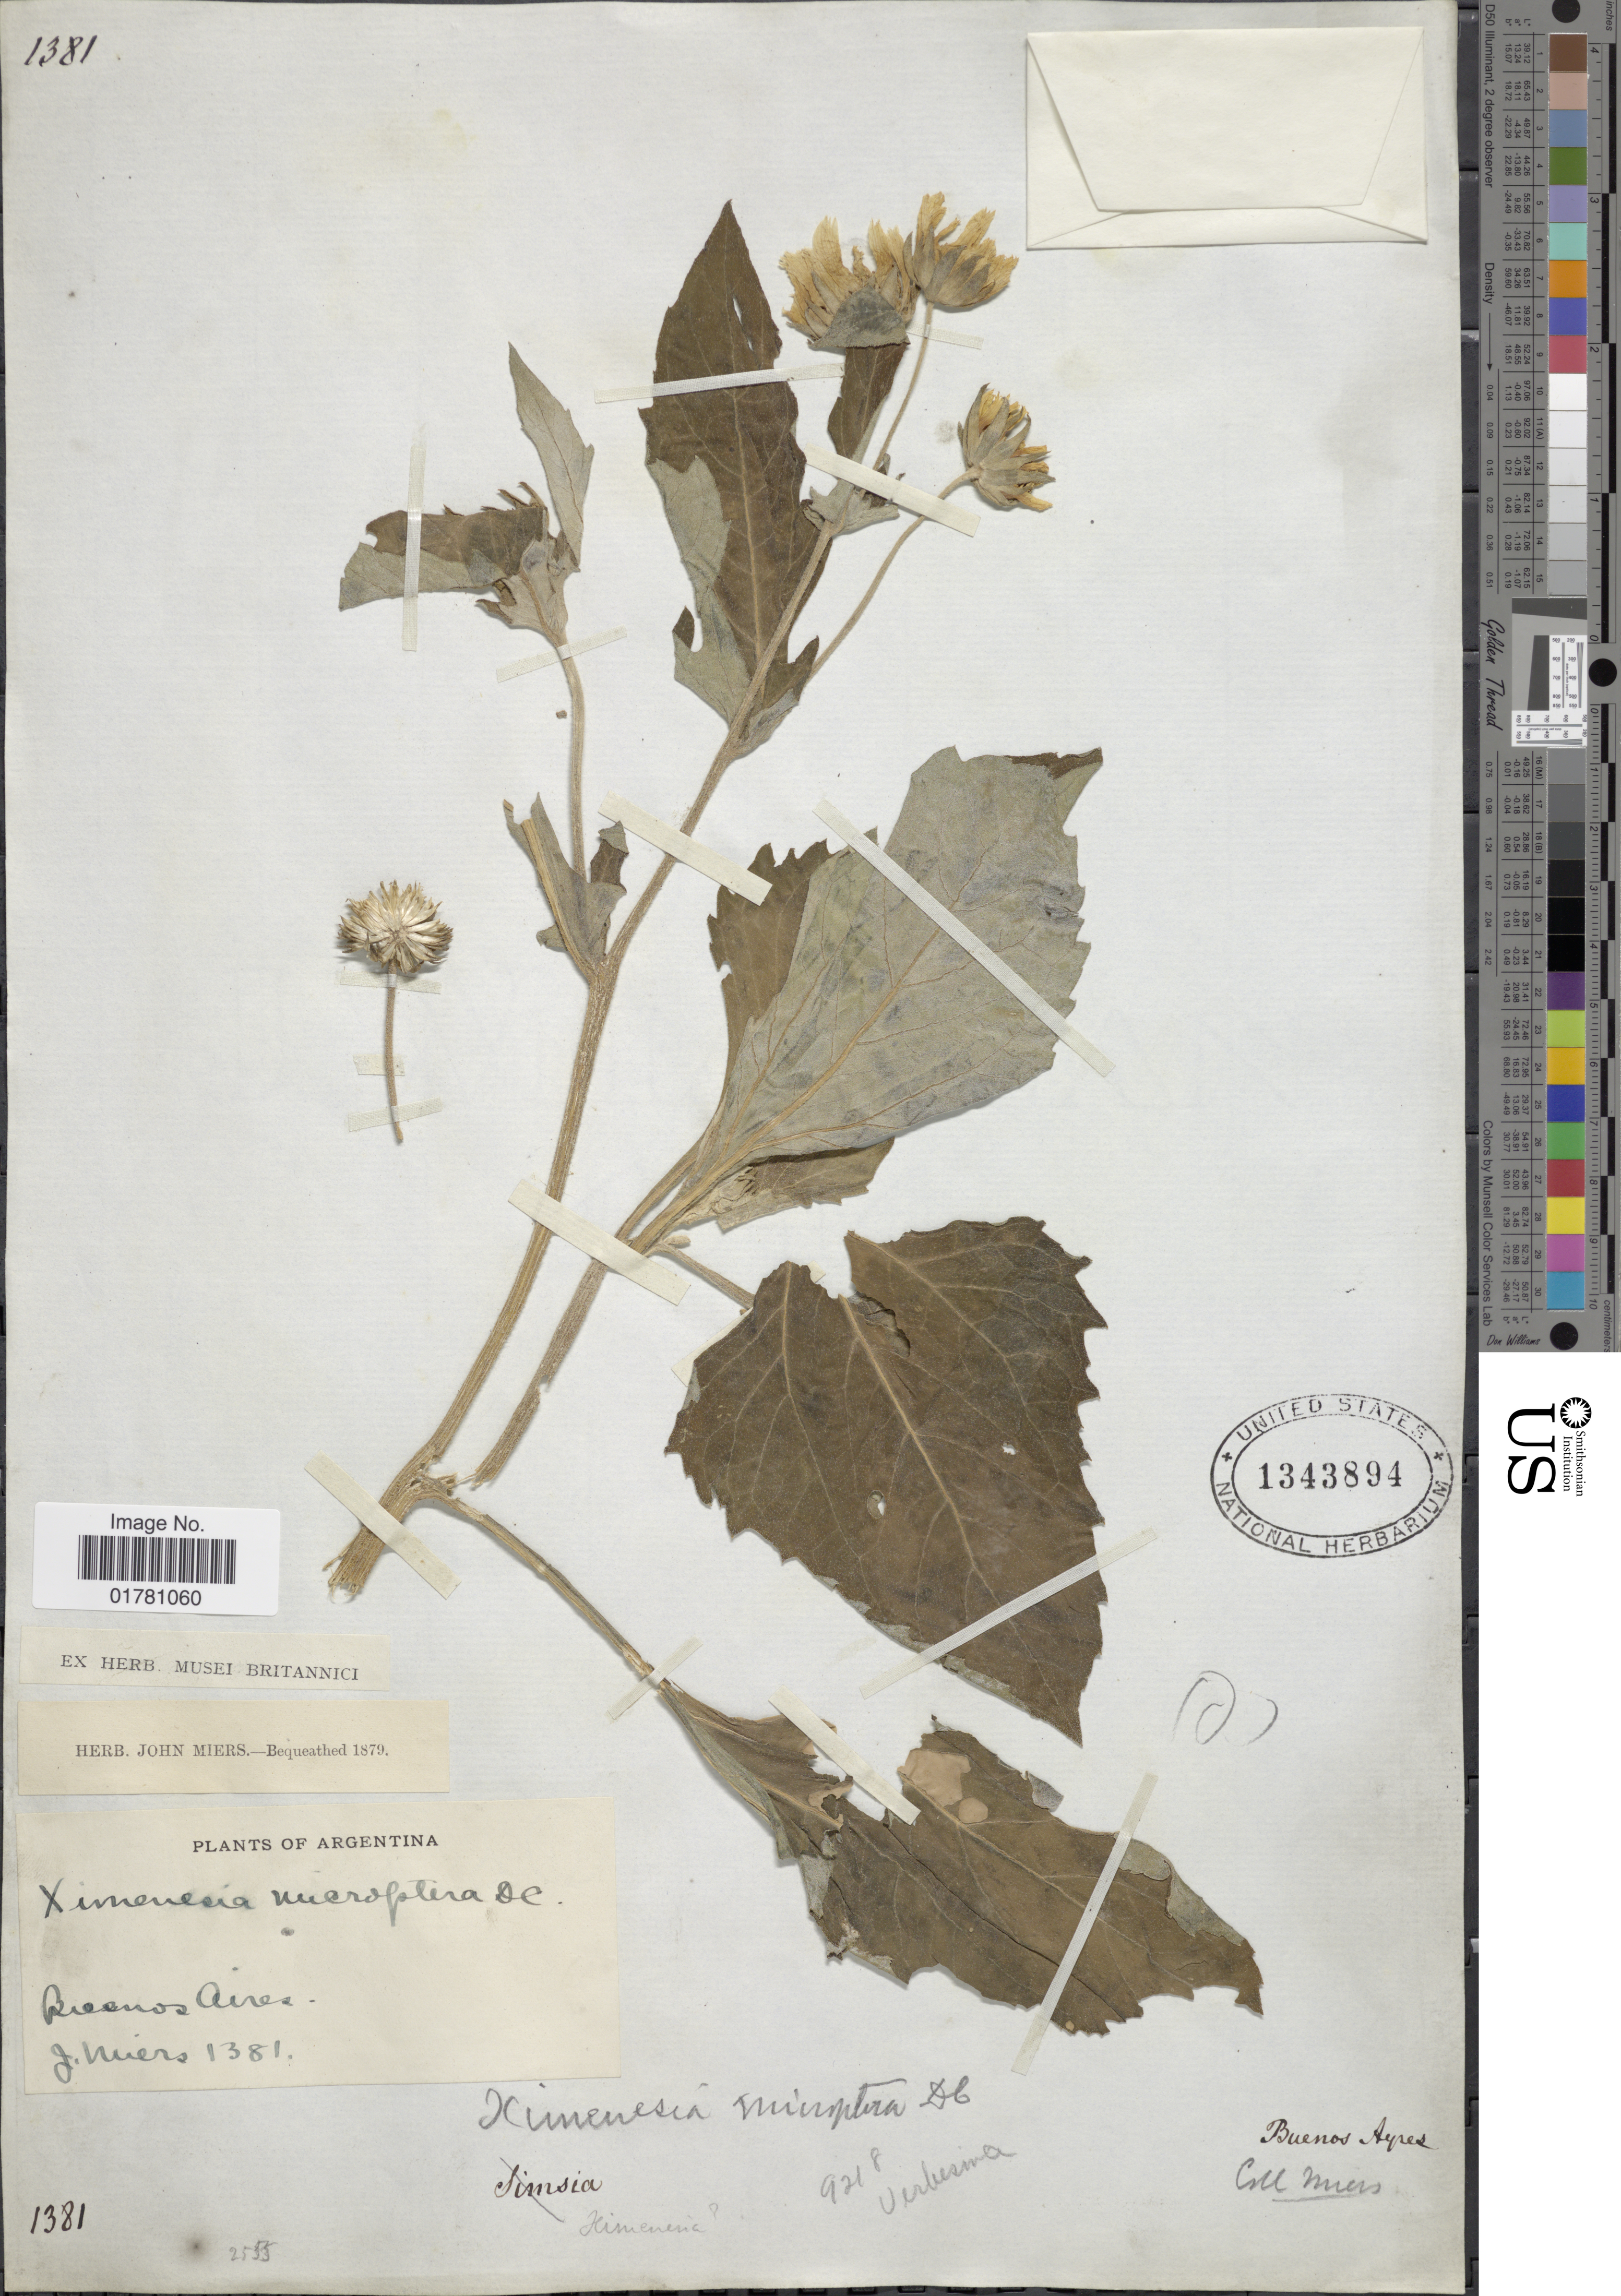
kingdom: Plantae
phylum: Tracheophyta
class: Magnoliopsida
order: Asterales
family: Asteraceae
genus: Verbesina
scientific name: Verbesina microptera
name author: DC.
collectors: J. Miers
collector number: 1381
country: Argentina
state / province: Buenos Aires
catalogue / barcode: US 1343894